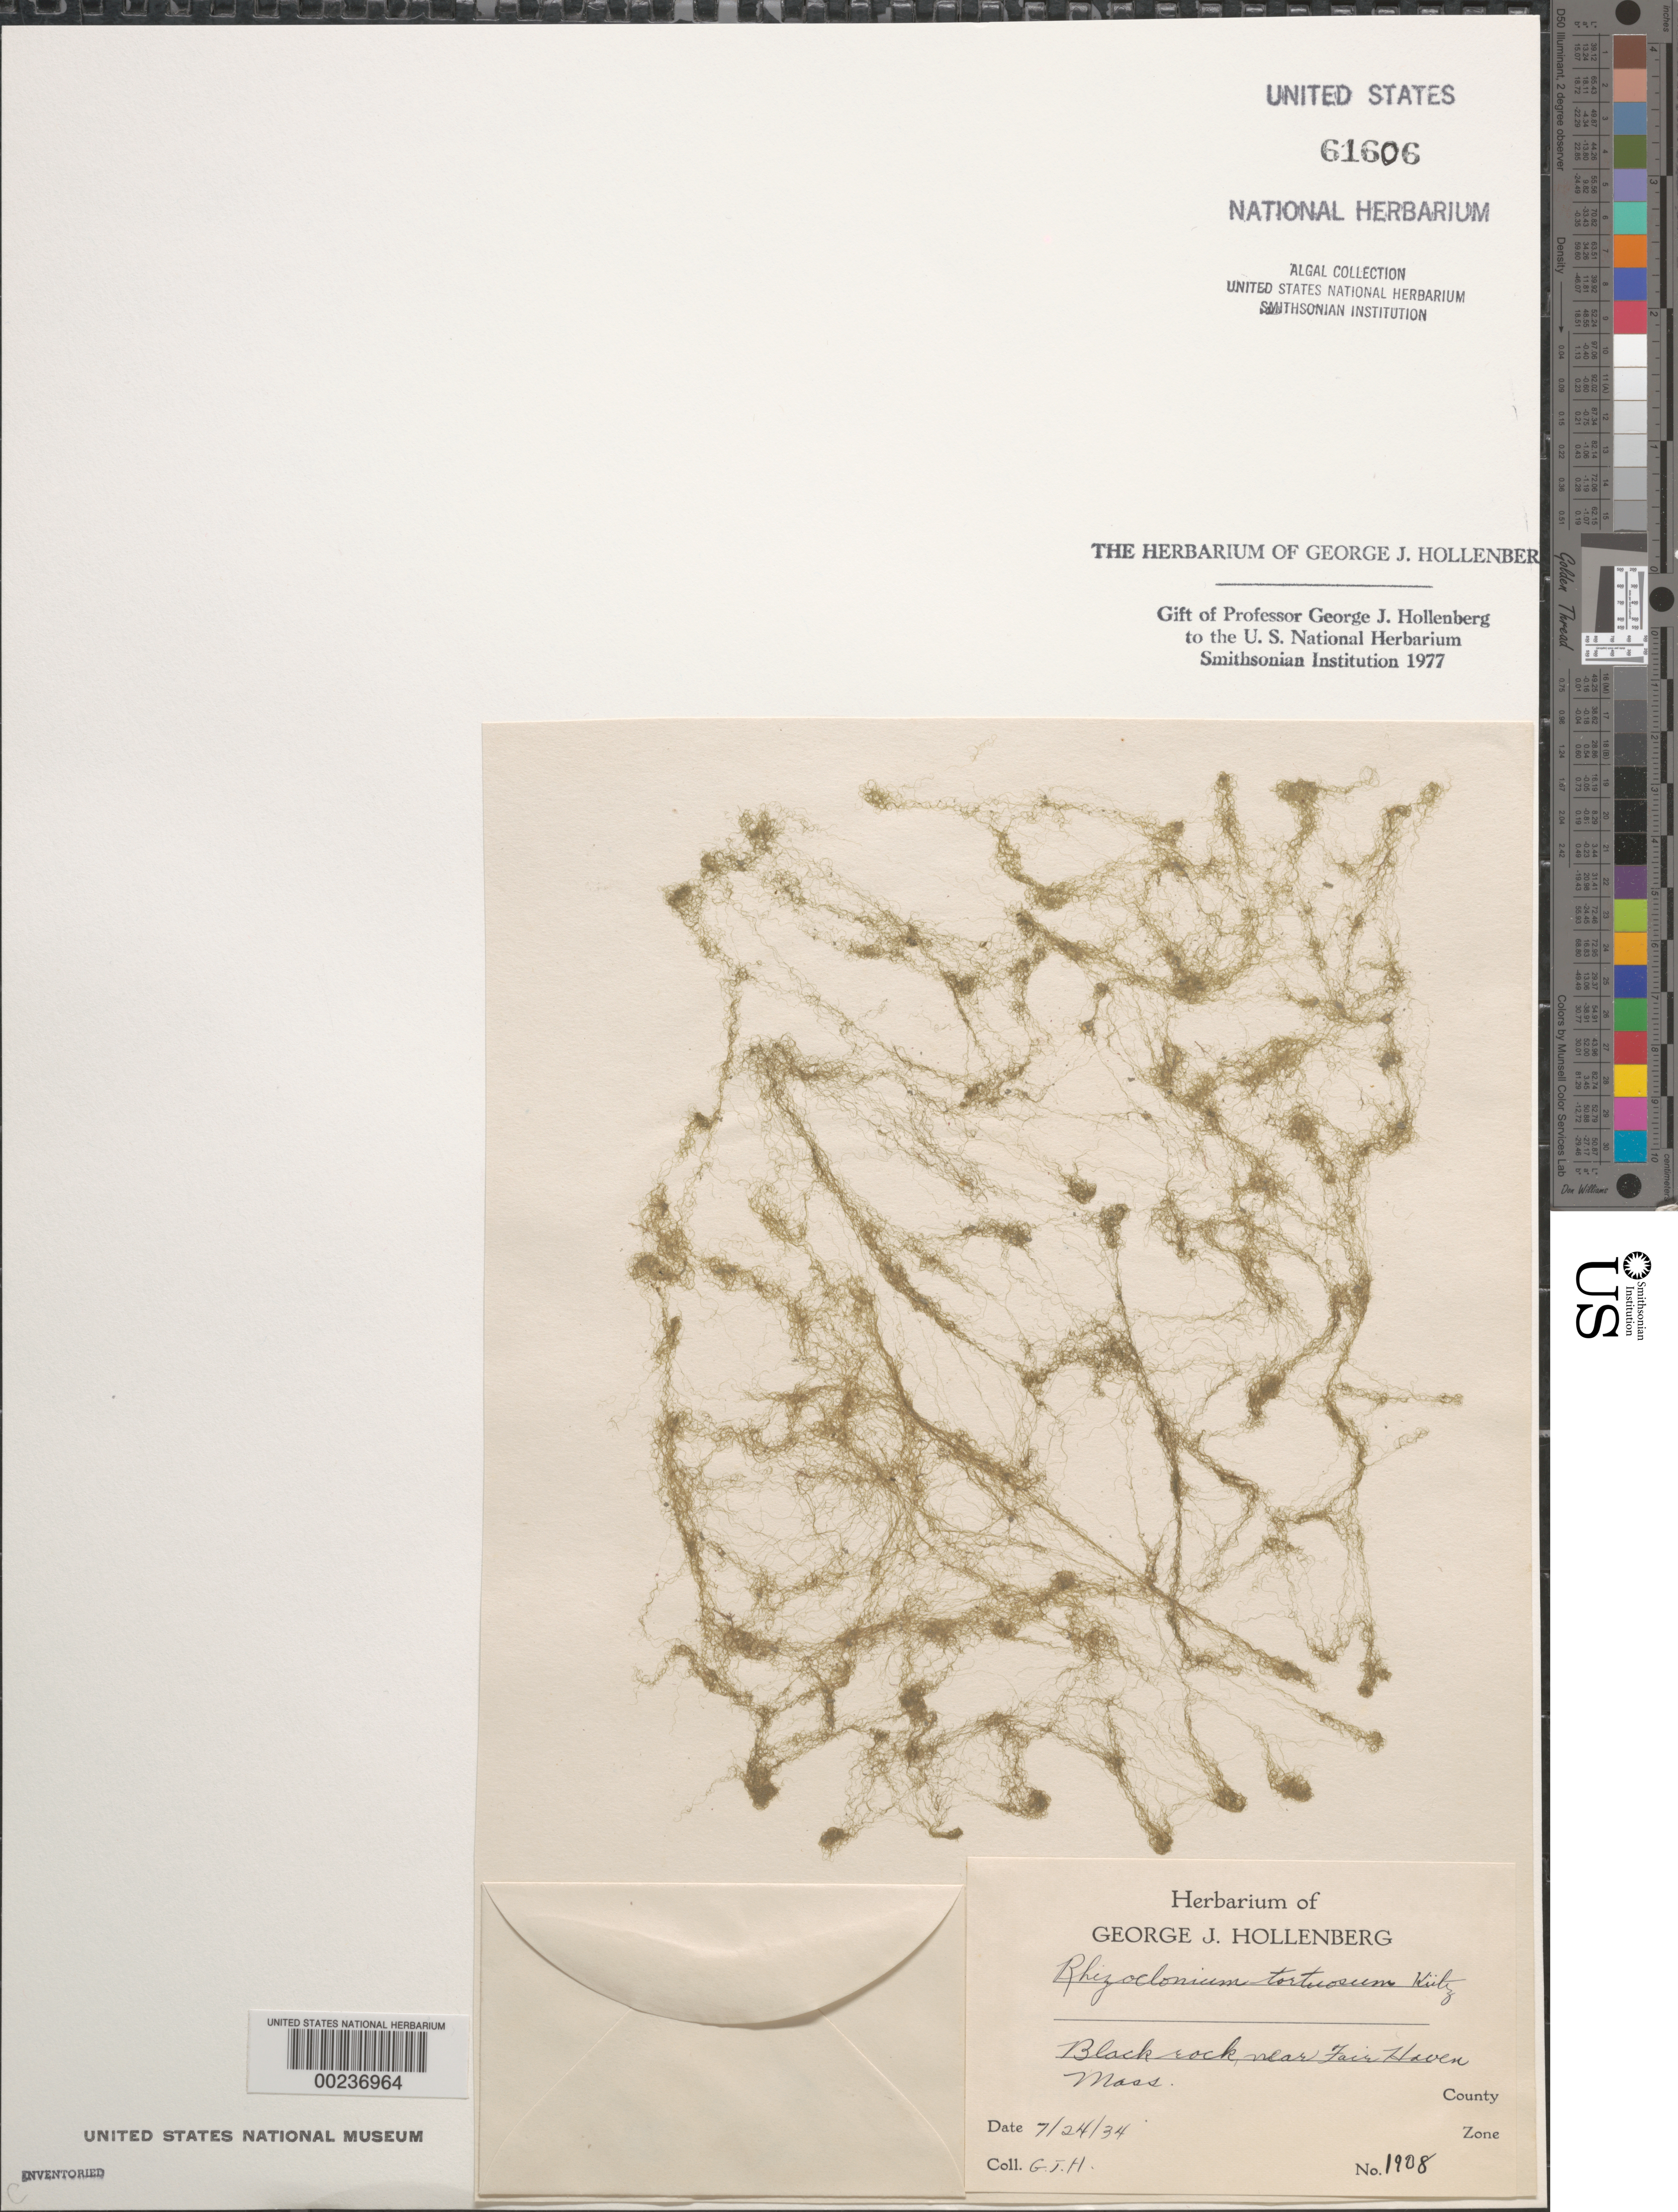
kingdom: Plantae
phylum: Chlorophyta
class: Ulvophyceae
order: Cladophorales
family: Cladophoraceae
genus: Chaetomorpha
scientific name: Chaetomorpha tortuosa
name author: (Dilwyn) Kütz.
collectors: G. Hollenberg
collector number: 1908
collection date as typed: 24 Jul 1934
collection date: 1934-07-24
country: United States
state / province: Massachusetts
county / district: Bristol County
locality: Black Rock, near Fairhaven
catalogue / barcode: US 61606